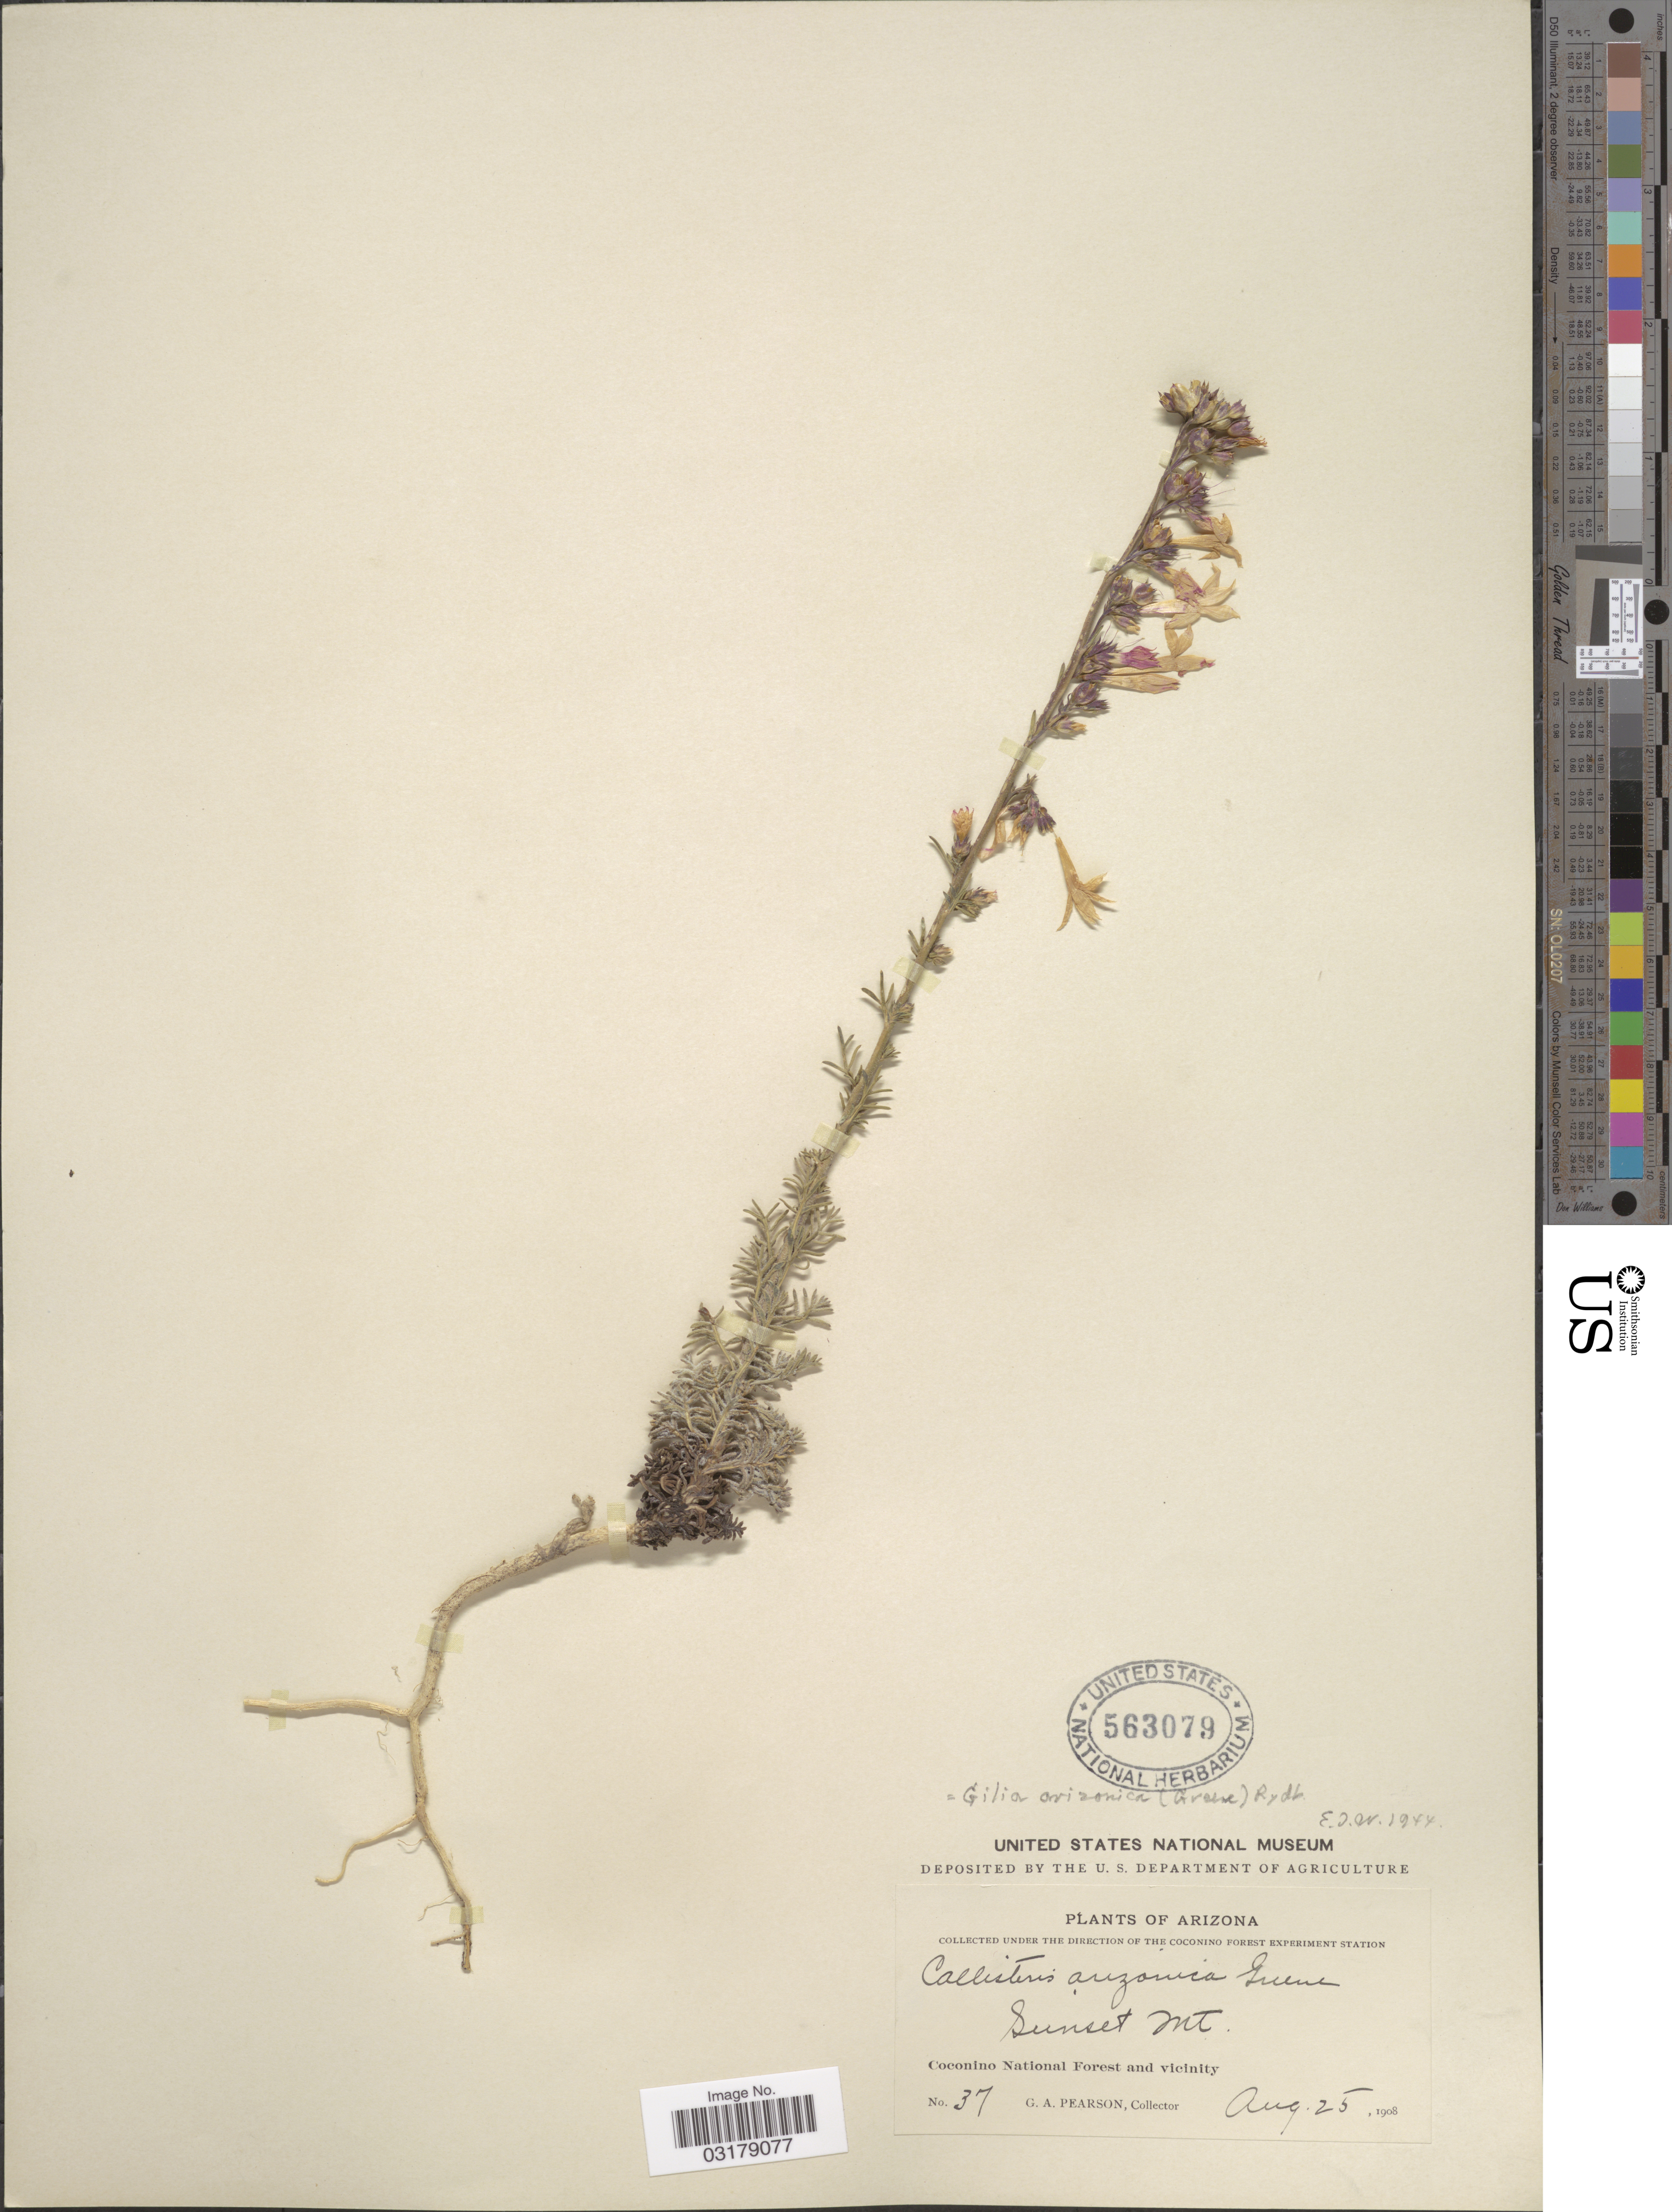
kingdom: Plantae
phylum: Tracheophyta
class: Magnoliopsida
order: Ericales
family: Polemoniaceae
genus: Ipomopsis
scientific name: Ipomopsis aggregata subsp. arizonica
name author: (Greene) V.E. Grant & A.D. Grant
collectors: G. Pearson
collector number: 37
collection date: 1908-08-25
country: United States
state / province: Arizona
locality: Sunset Mt. Coconino National Forest and vicinity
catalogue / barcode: US 563079